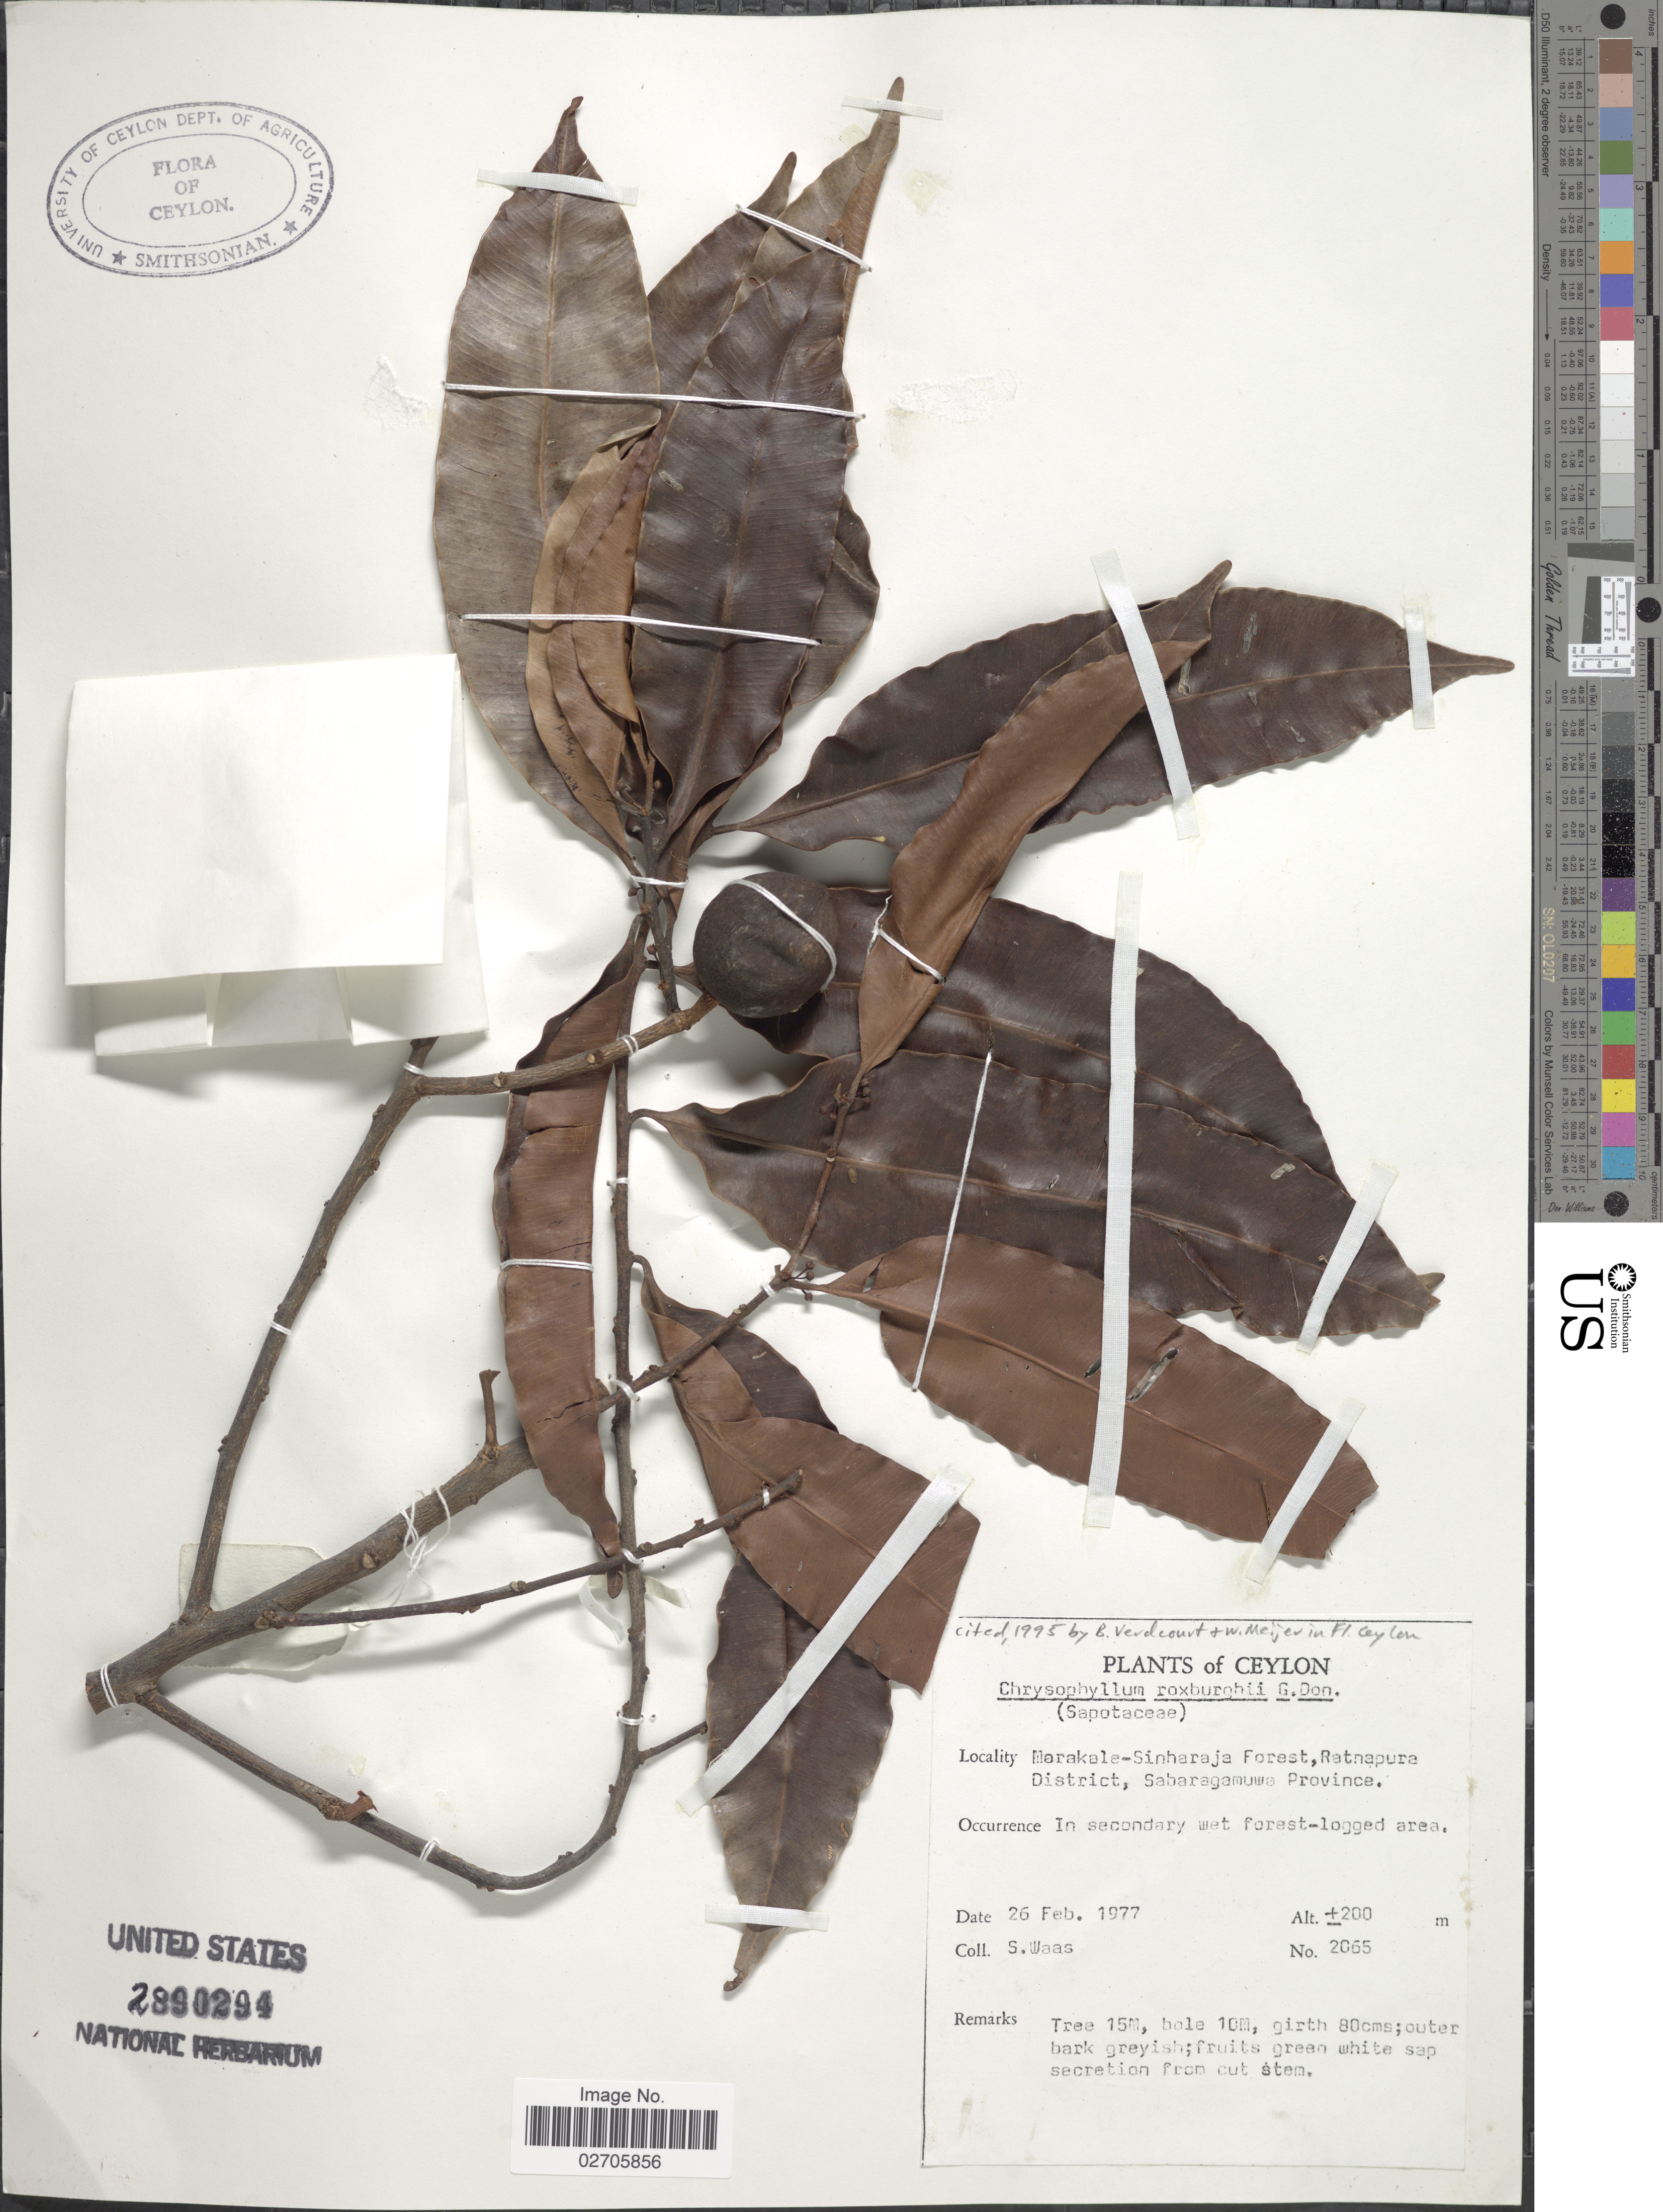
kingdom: Plantae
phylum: Tracheophyta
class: Magnoliopsida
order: Ericales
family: Sapotaceae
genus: Chrysophyllum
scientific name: Chrysophyllum roxburghii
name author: G. Don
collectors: S. Waas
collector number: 2065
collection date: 1977-02-26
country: Sri Lanka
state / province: Sabaragamuwa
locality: Ceylon, Marakale-Sinharaja Forest, Ratnapura District, In secondary wet forest-logged area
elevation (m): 200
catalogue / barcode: US 2890294